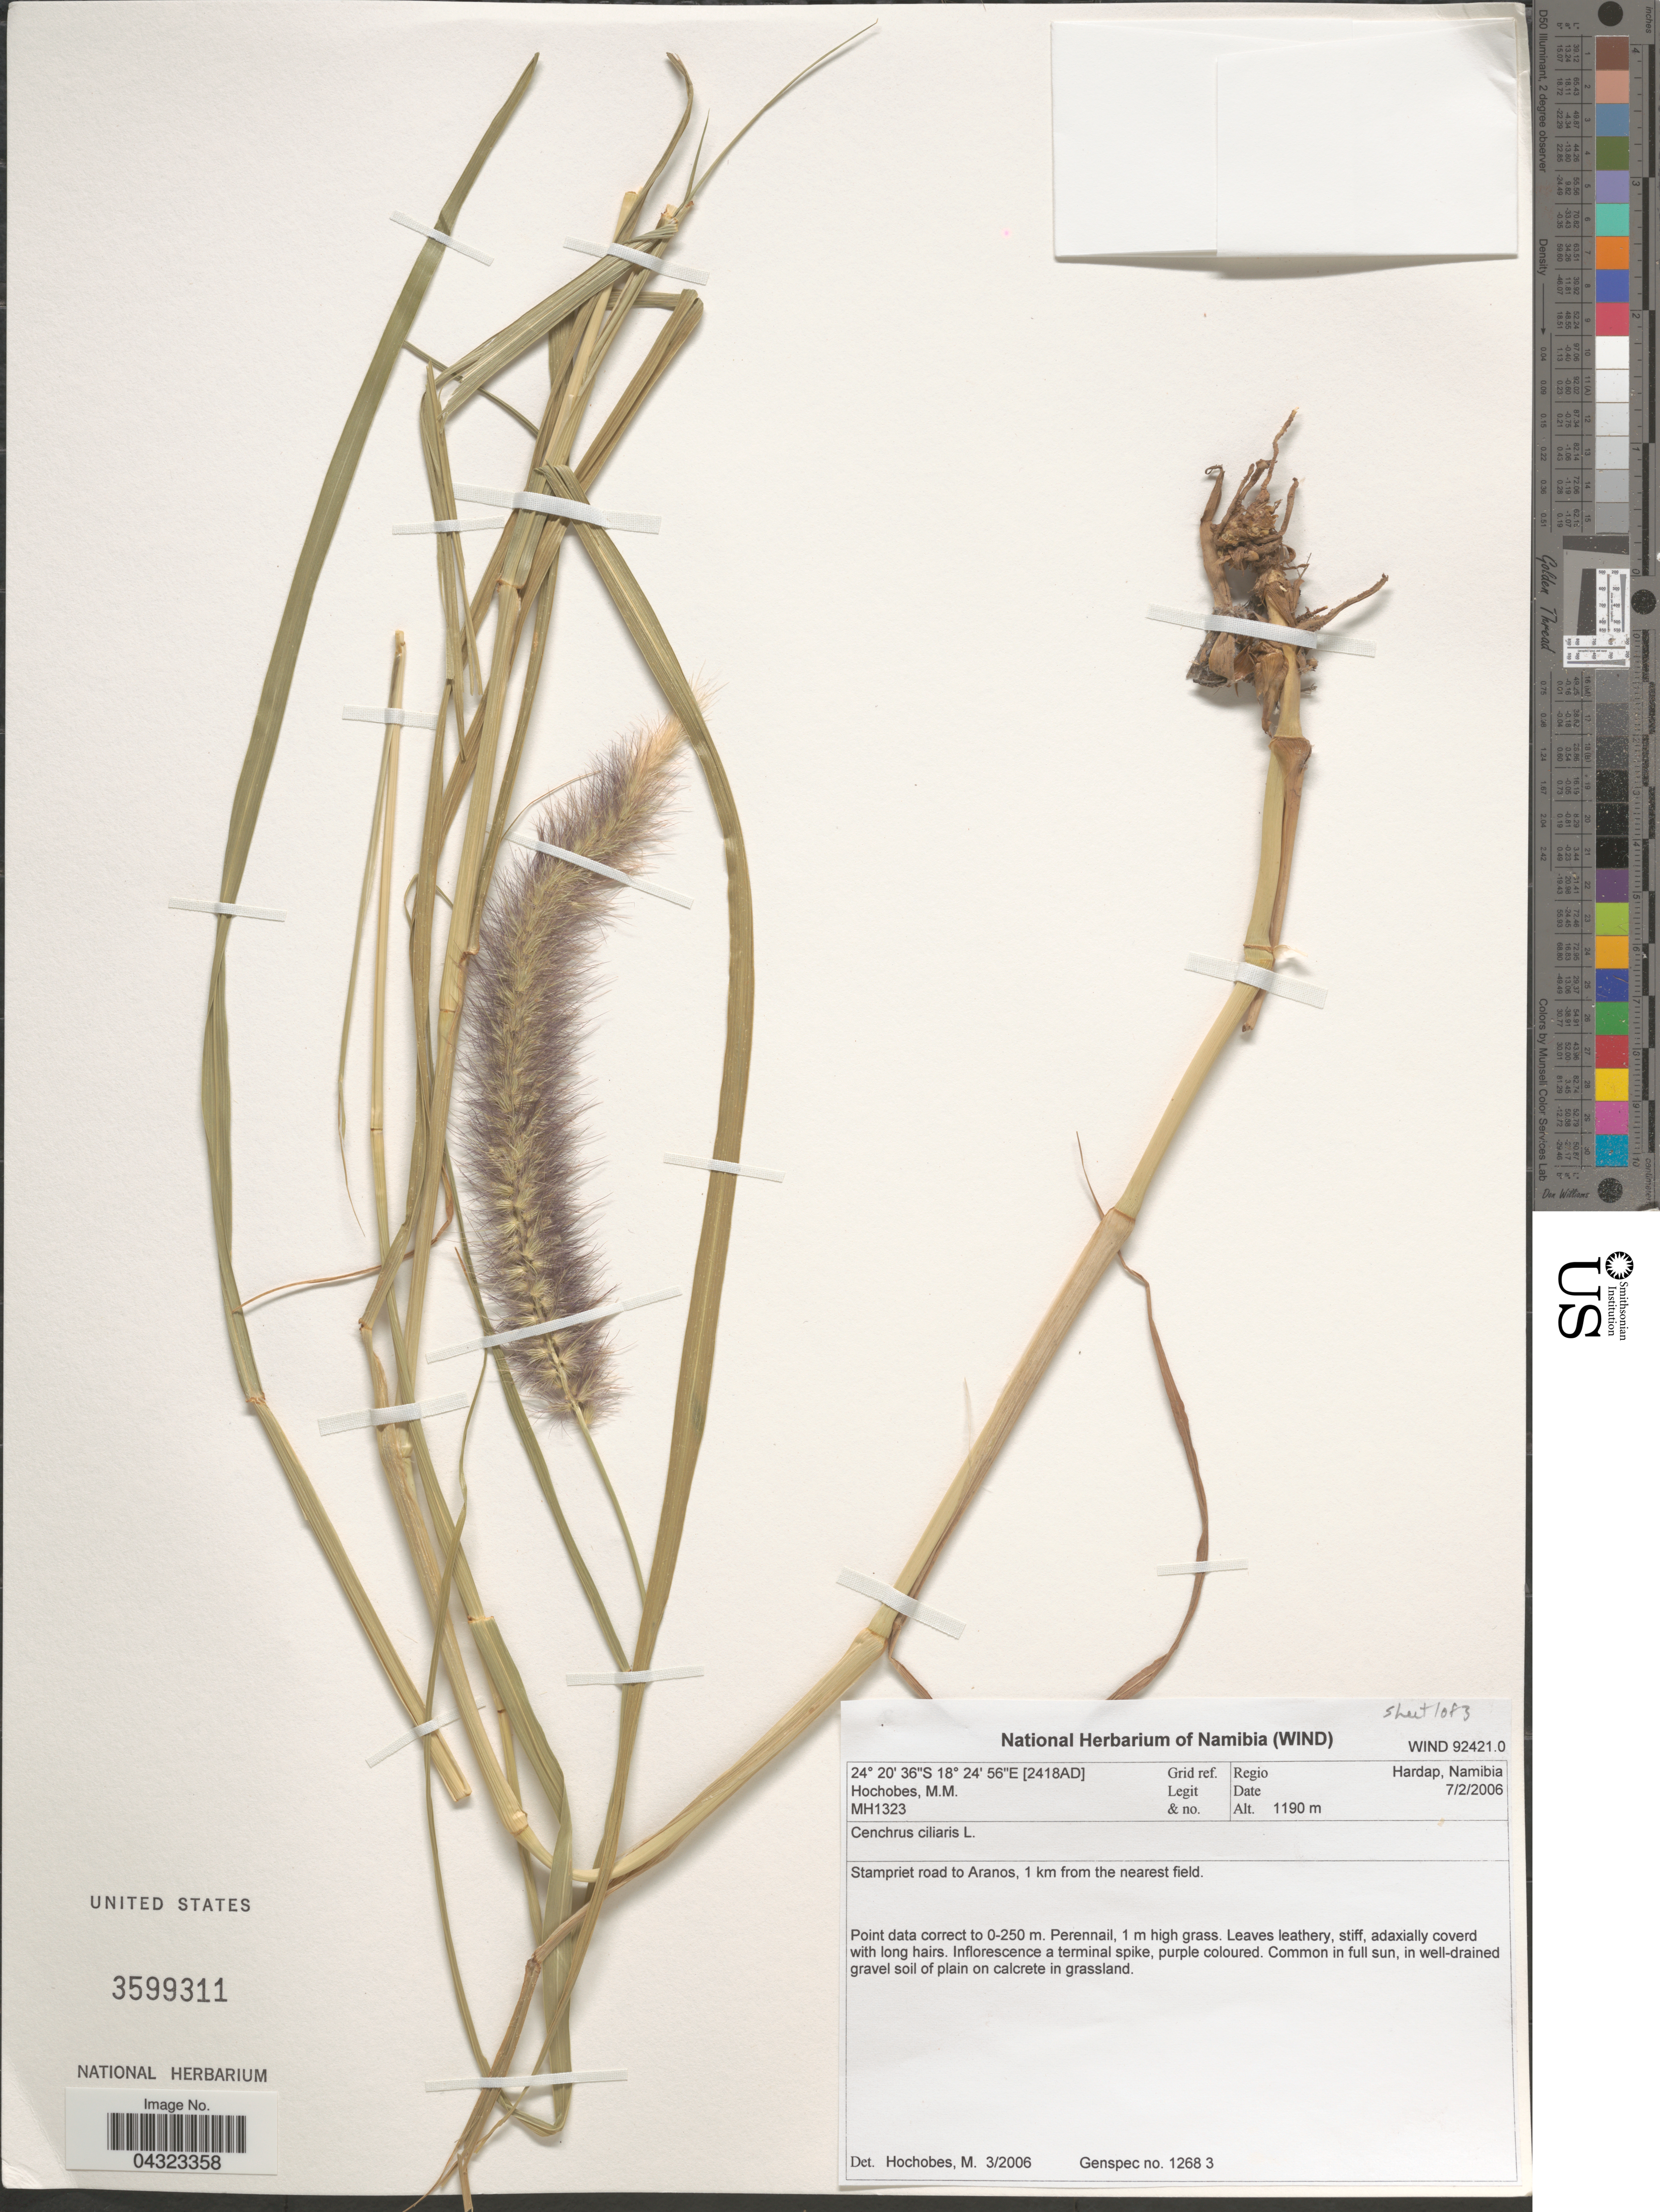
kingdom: Plantae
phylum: Tracheophyta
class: Liliopsida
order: Poales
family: Poaceae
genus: Cenchrus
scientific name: Cenchrus ciliaris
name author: L.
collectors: M. Hochobes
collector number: MH1323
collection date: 2006-02-07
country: Namibia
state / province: Hardap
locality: Grid ref. [2418AD]. Regio Hardap, Namibia. Stampriet road to Aranos, 1 km from the nearest field.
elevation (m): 1190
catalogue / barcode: US 3599311